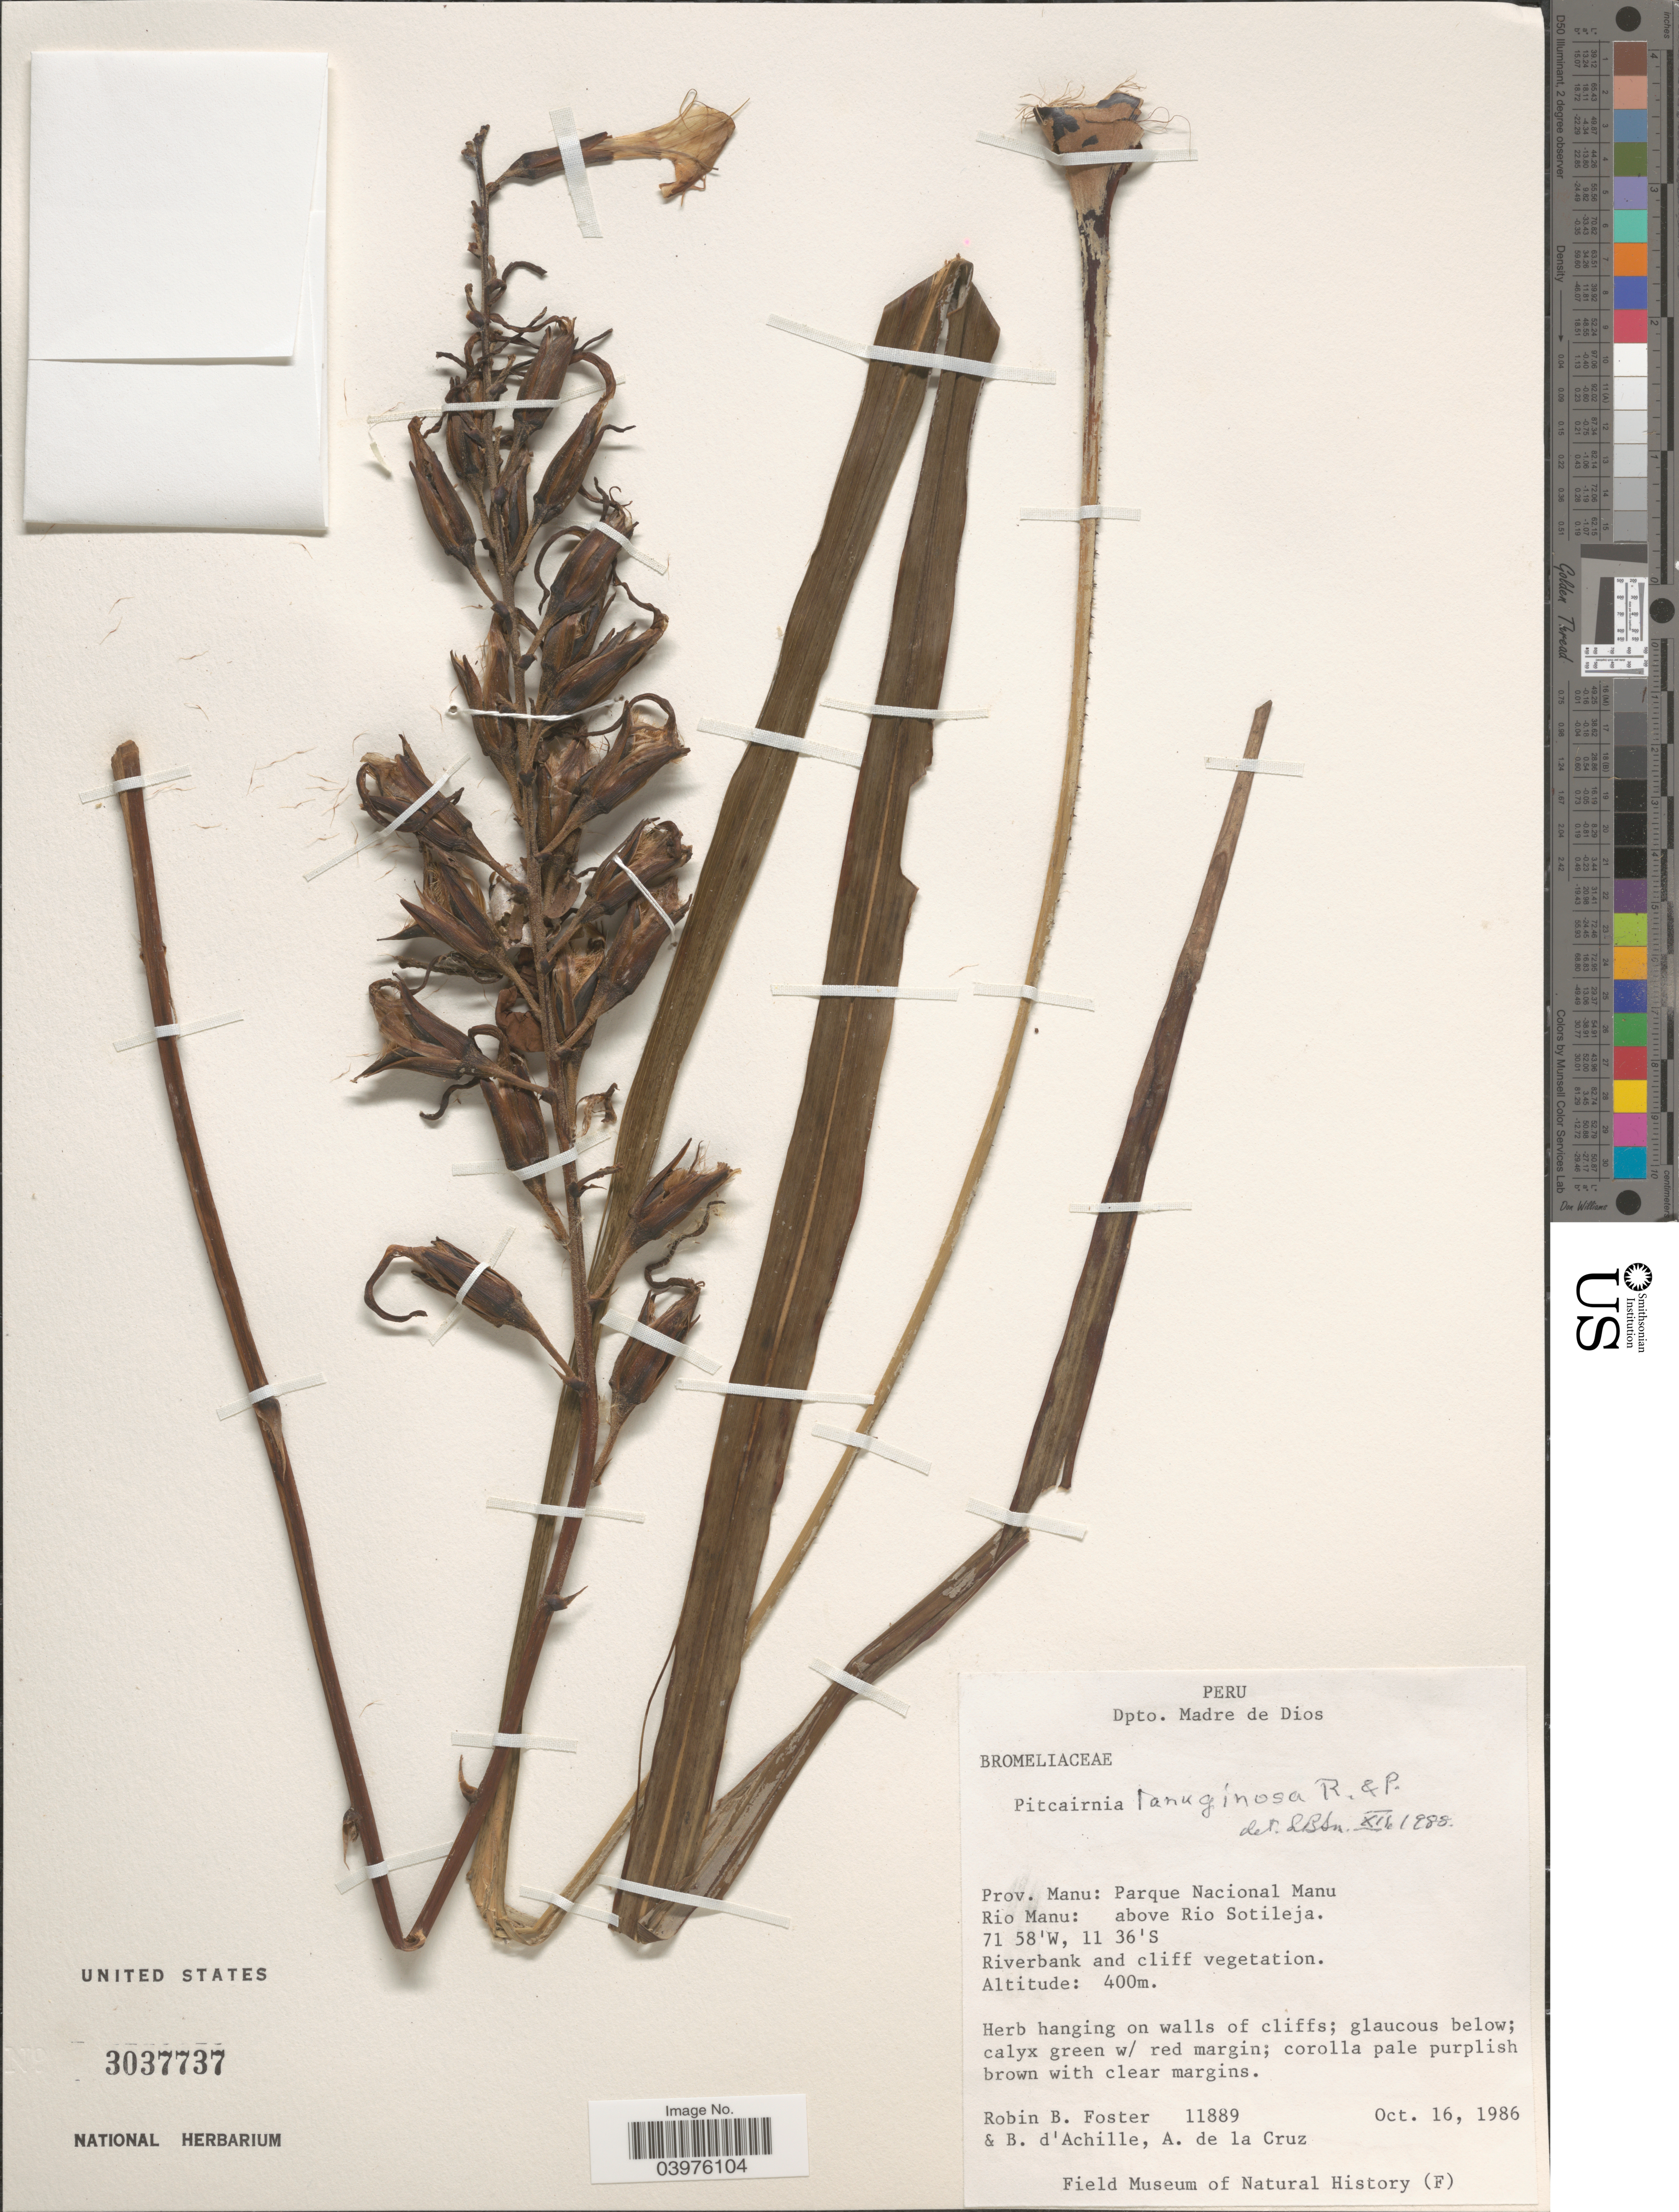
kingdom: Plantae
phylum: Tracheophyta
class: Liliopsida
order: Poales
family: Bromeliaceae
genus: Pitcairnia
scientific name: Pitcairnia lanuginosa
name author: Ruiz & Pav.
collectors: R. B. Foster, B. d'Achille & A. De la Cruz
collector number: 11889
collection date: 1986-10-16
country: Peru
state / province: Madre de Dios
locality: Dpto. Madre de Dios. Prov. Manu: Parque Nacional Manu. Rio Manu: above Rio Sotileja.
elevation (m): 400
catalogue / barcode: US 3037737